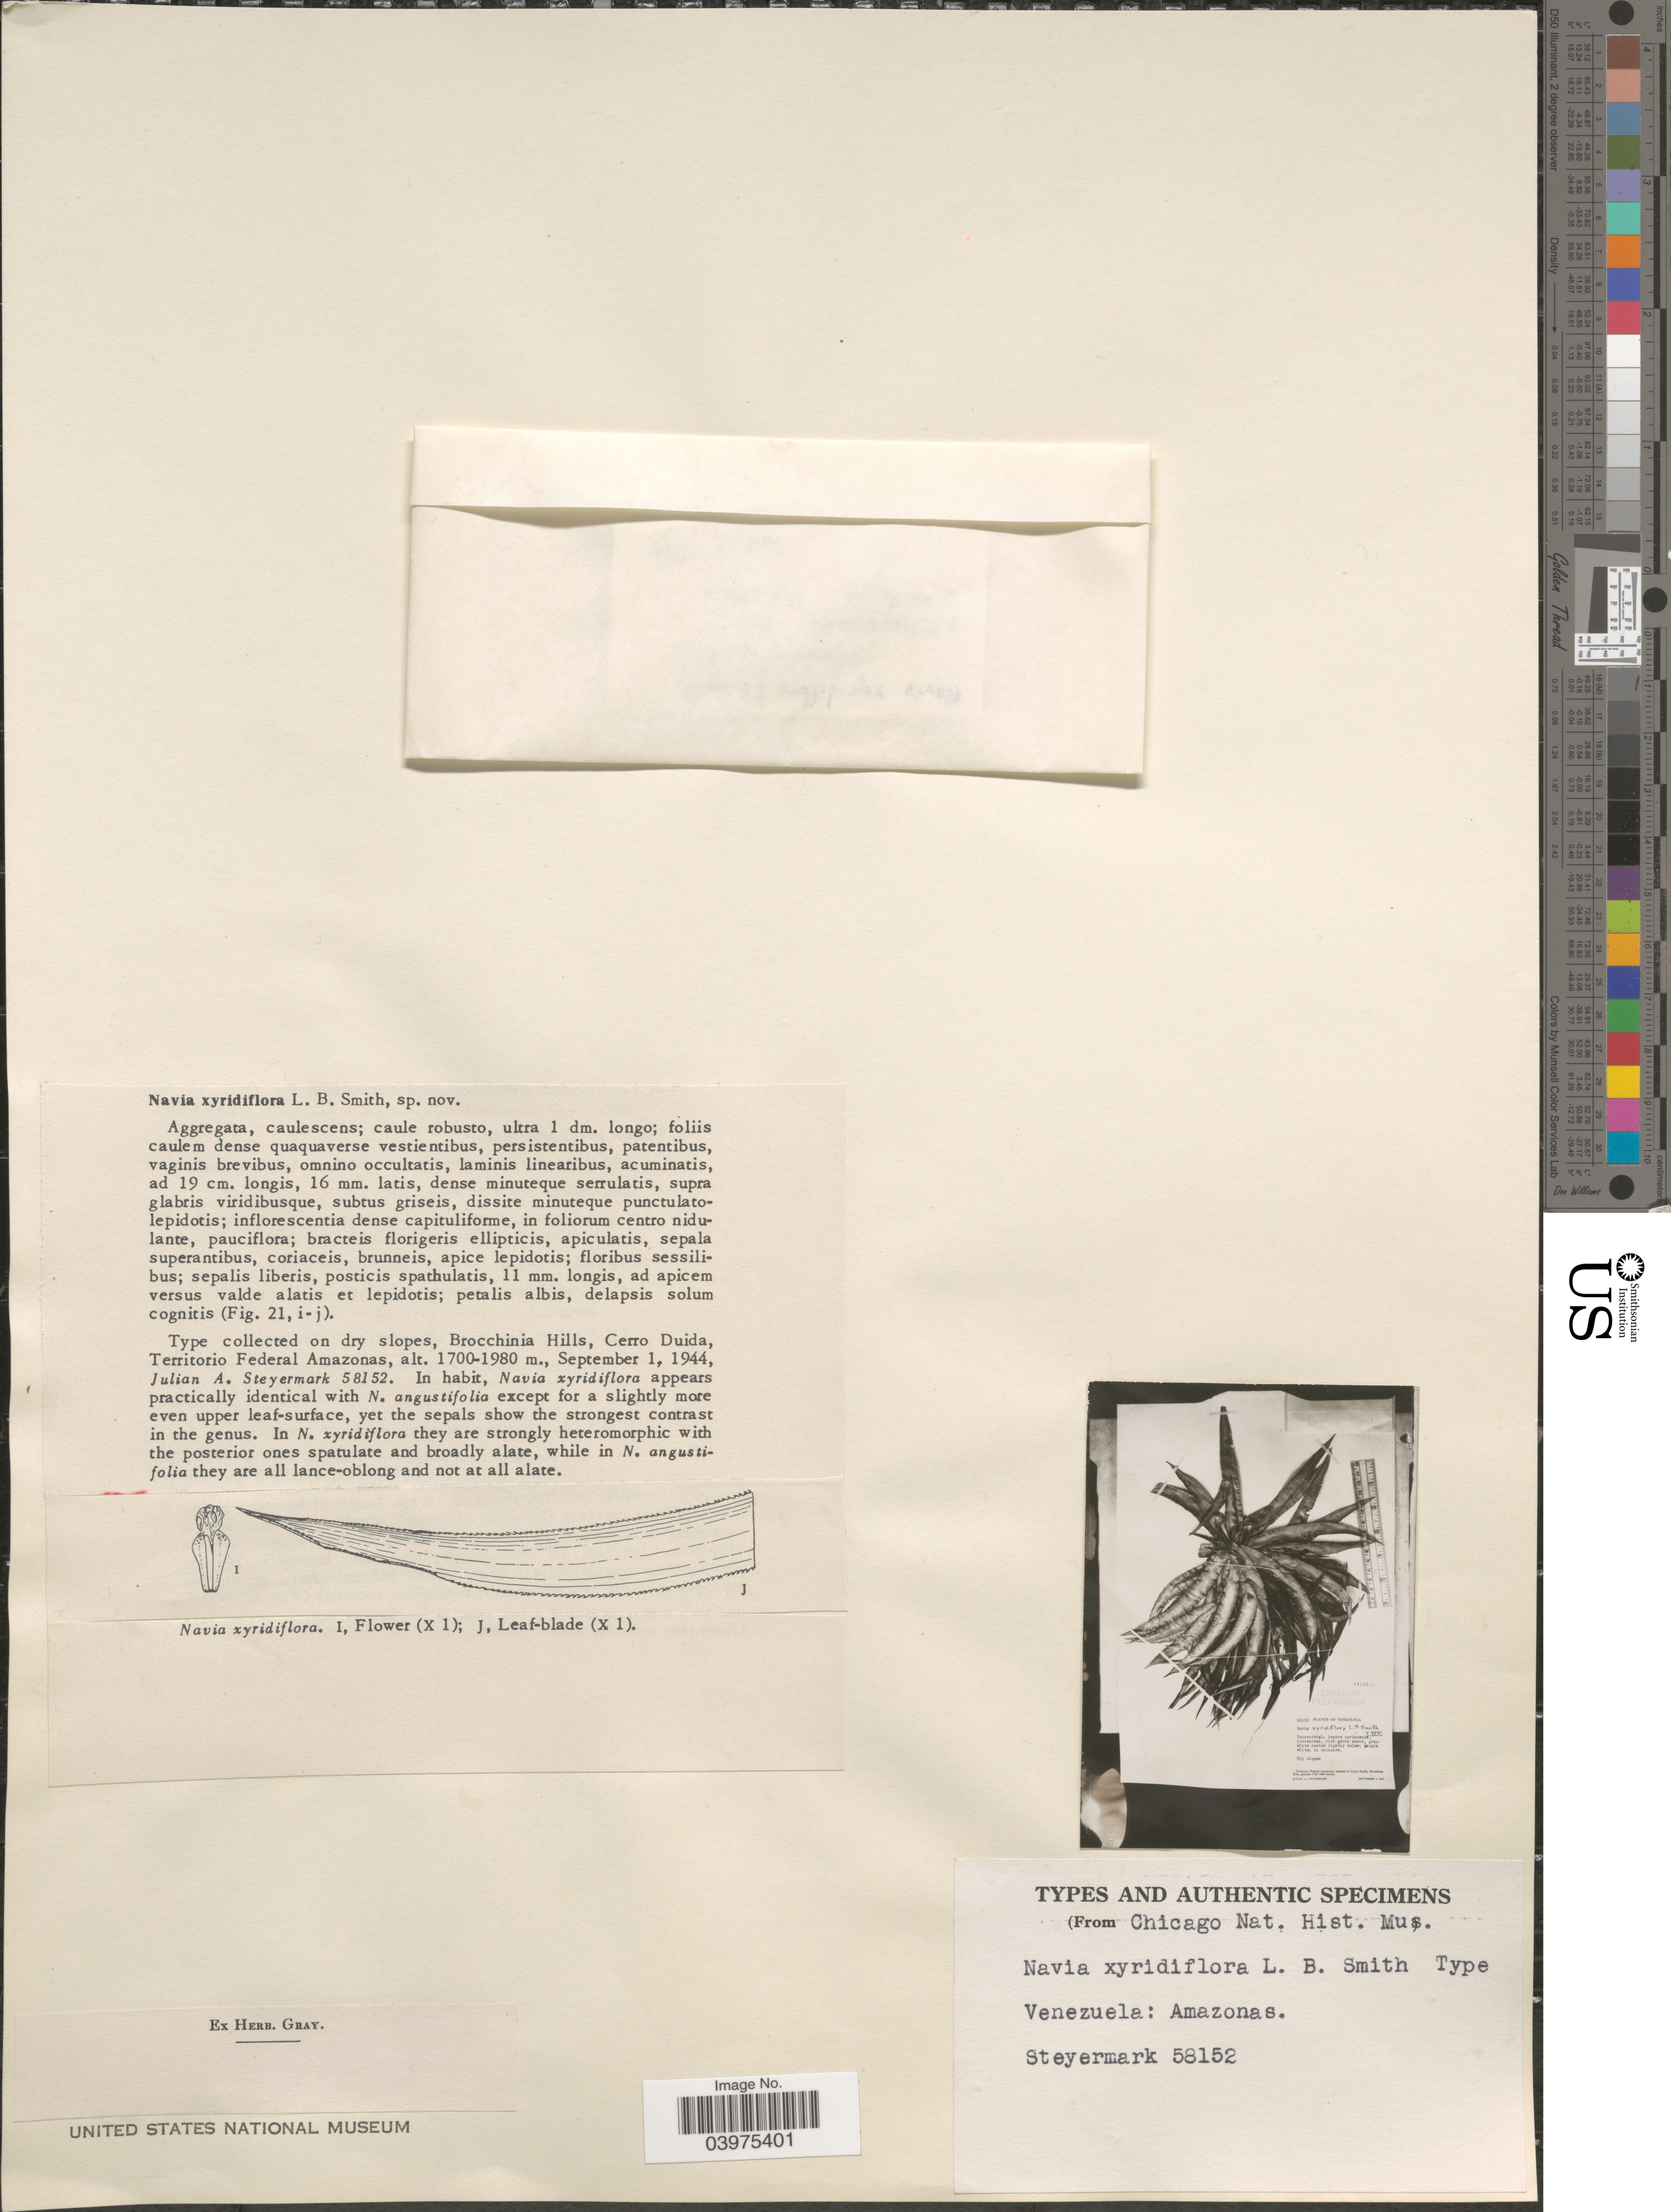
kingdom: Plantae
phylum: Tracheophyta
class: Liliopsida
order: Poales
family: Bromeliaceae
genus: Navia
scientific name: Navia xyridiflora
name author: L.B. Sm.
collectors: Steyermark, --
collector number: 58152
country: Venezuela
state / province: Amazonas